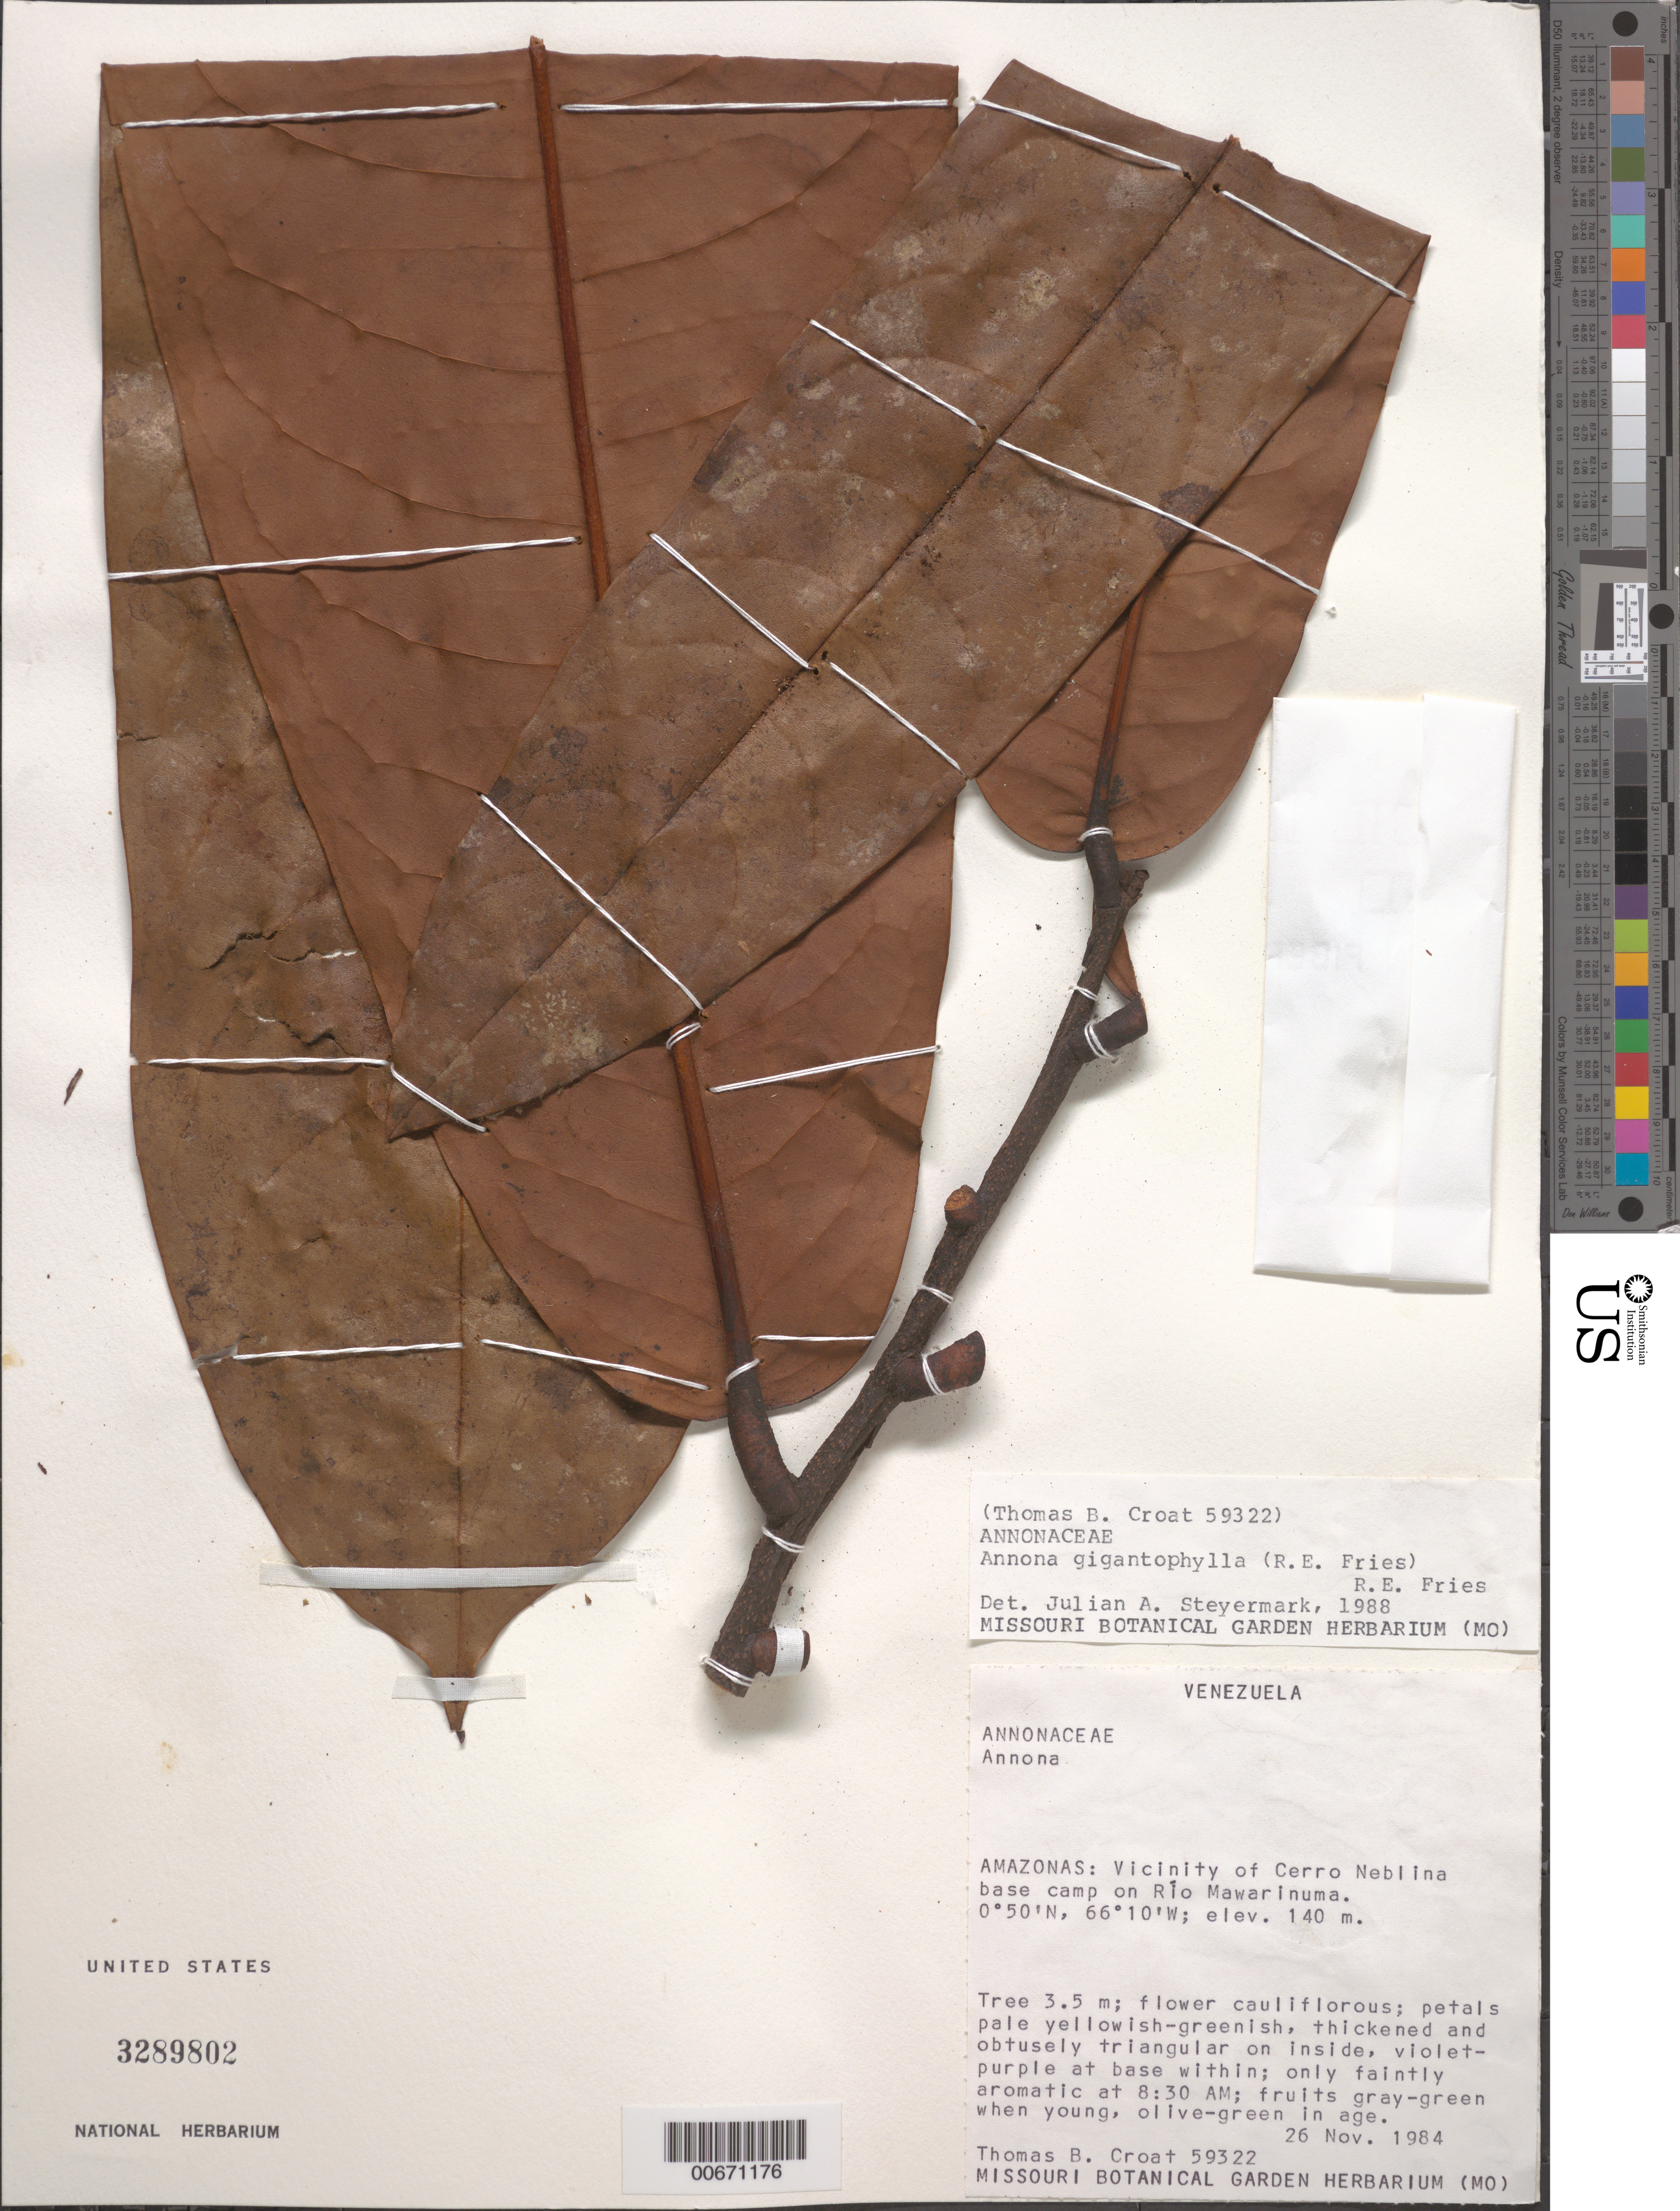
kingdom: Plantae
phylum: Tracheophyta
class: Magnoliopsida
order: Magnoliales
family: Annonaceae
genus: Annona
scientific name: Annona gigantophylla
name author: (R.E. Fr.) R.E. Fr.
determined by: Steyermark, Julian A., (VEN)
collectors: T. B. Croat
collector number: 59322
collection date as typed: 26-Nov-84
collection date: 1984-11-26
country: Venezuela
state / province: Amazonas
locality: Cerro Neblina, vic.; base camp on Río Mawarinuma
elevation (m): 140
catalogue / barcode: US 3289802